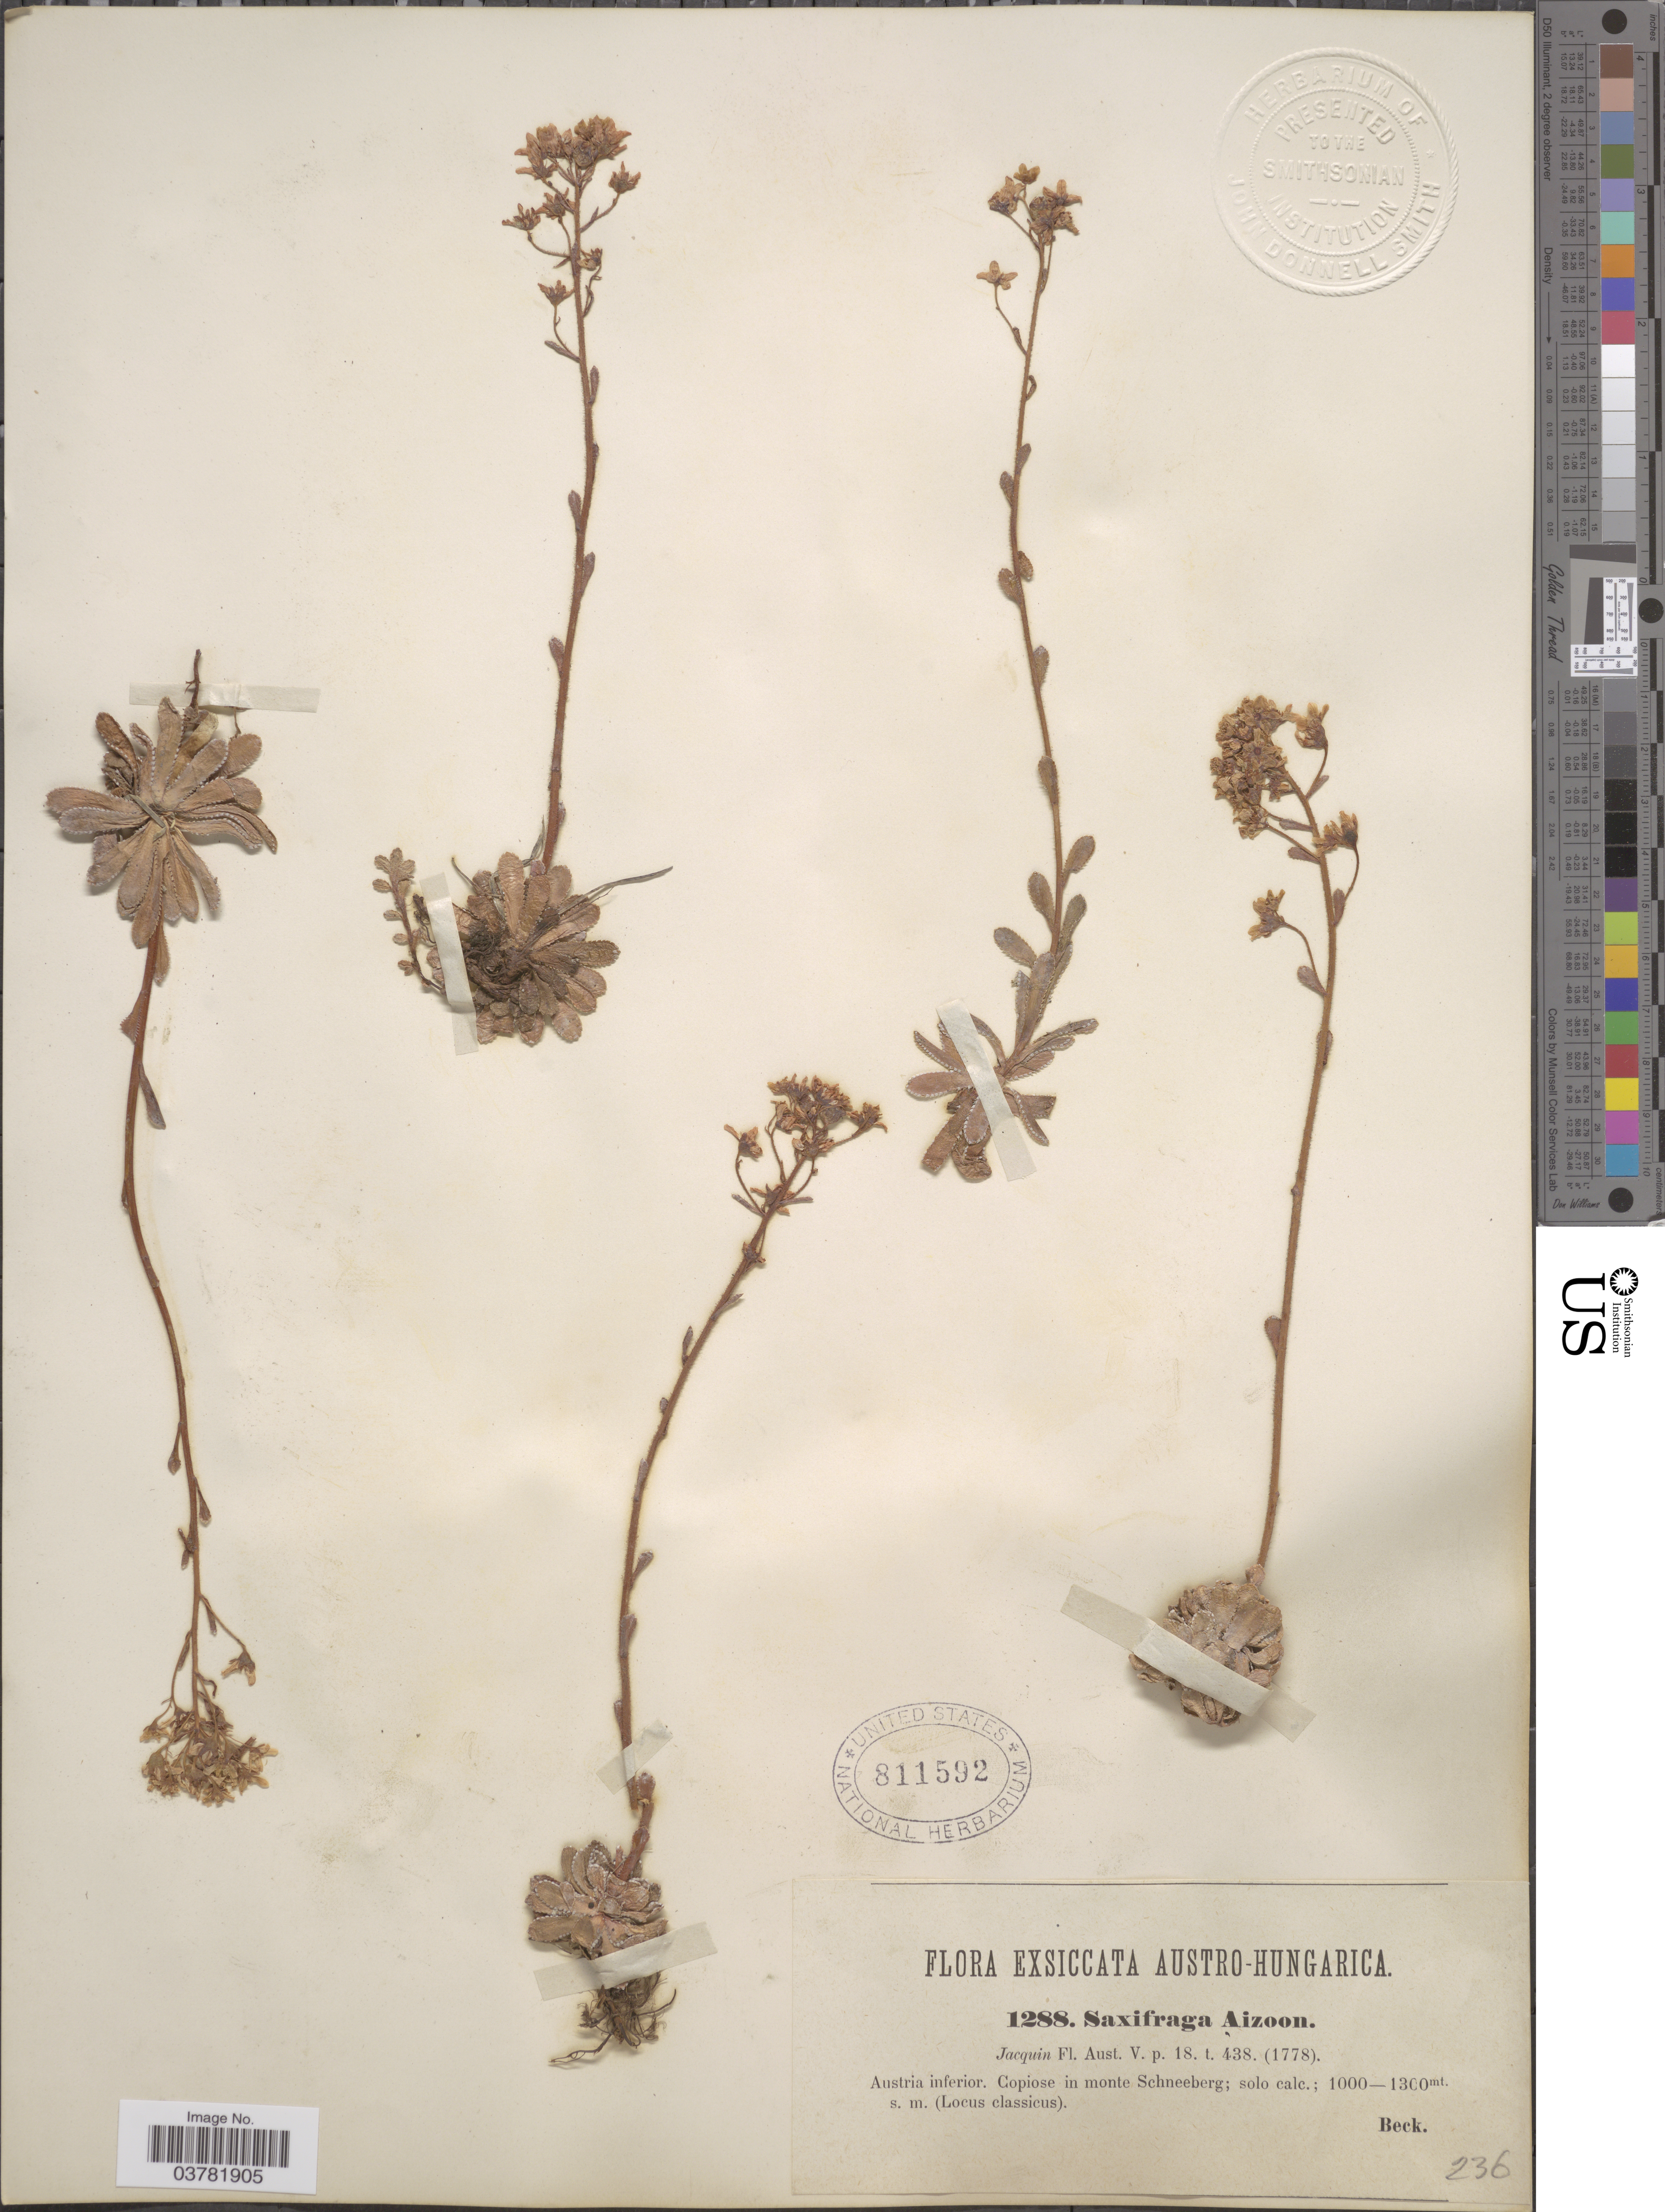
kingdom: Plantae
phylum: Tracheophyta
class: Magnoliopsida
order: Saxifragales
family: Saxifragaceae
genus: Saxifraga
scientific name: Saxifraga aizoon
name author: Jacq.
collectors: -- Beck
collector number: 1288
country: Austria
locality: Austria inferior. Copiose in monte Schneeberg.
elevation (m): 1000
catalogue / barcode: US 811592